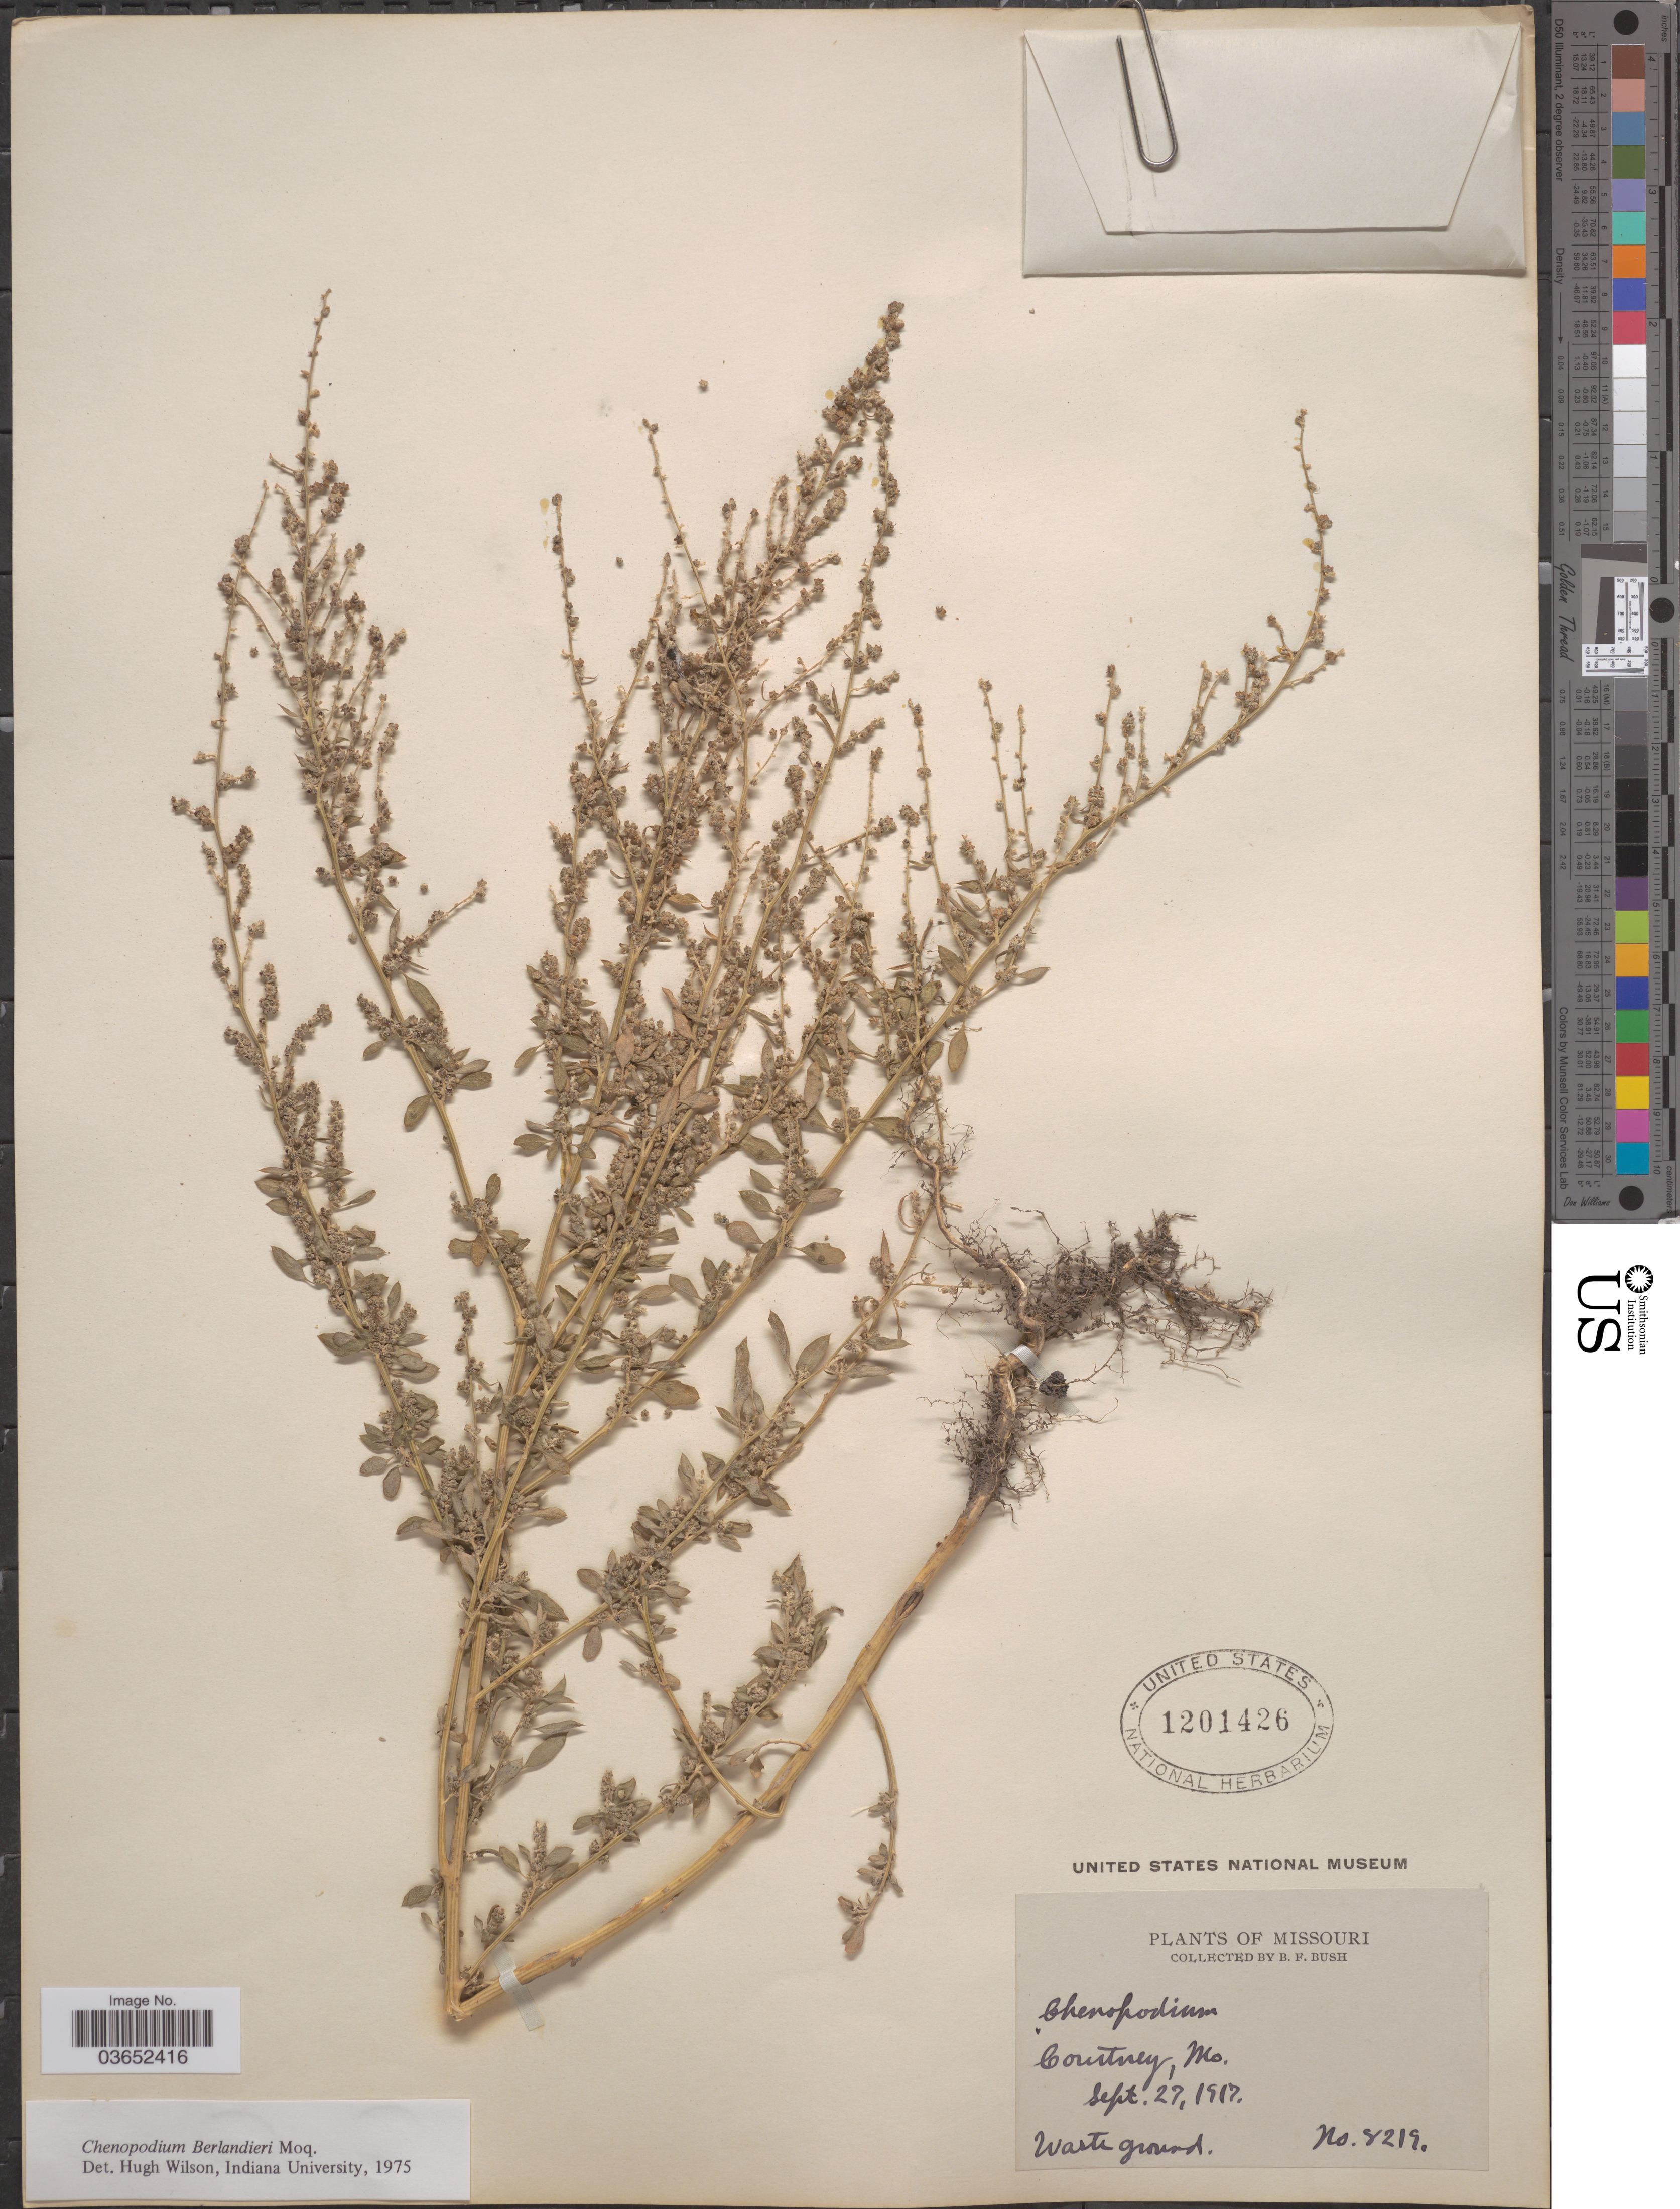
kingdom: Plantae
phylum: Tracheophyta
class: Magnoliopsida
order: Caryophyllales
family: Amaranthaceae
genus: Chenopodium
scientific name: Chenopodium berlandieri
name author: Moq.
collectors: B. F. Bush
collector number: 8219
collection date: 1917-09-27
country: United States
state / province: Missouri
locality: Courtney.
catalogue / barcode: US 1201426